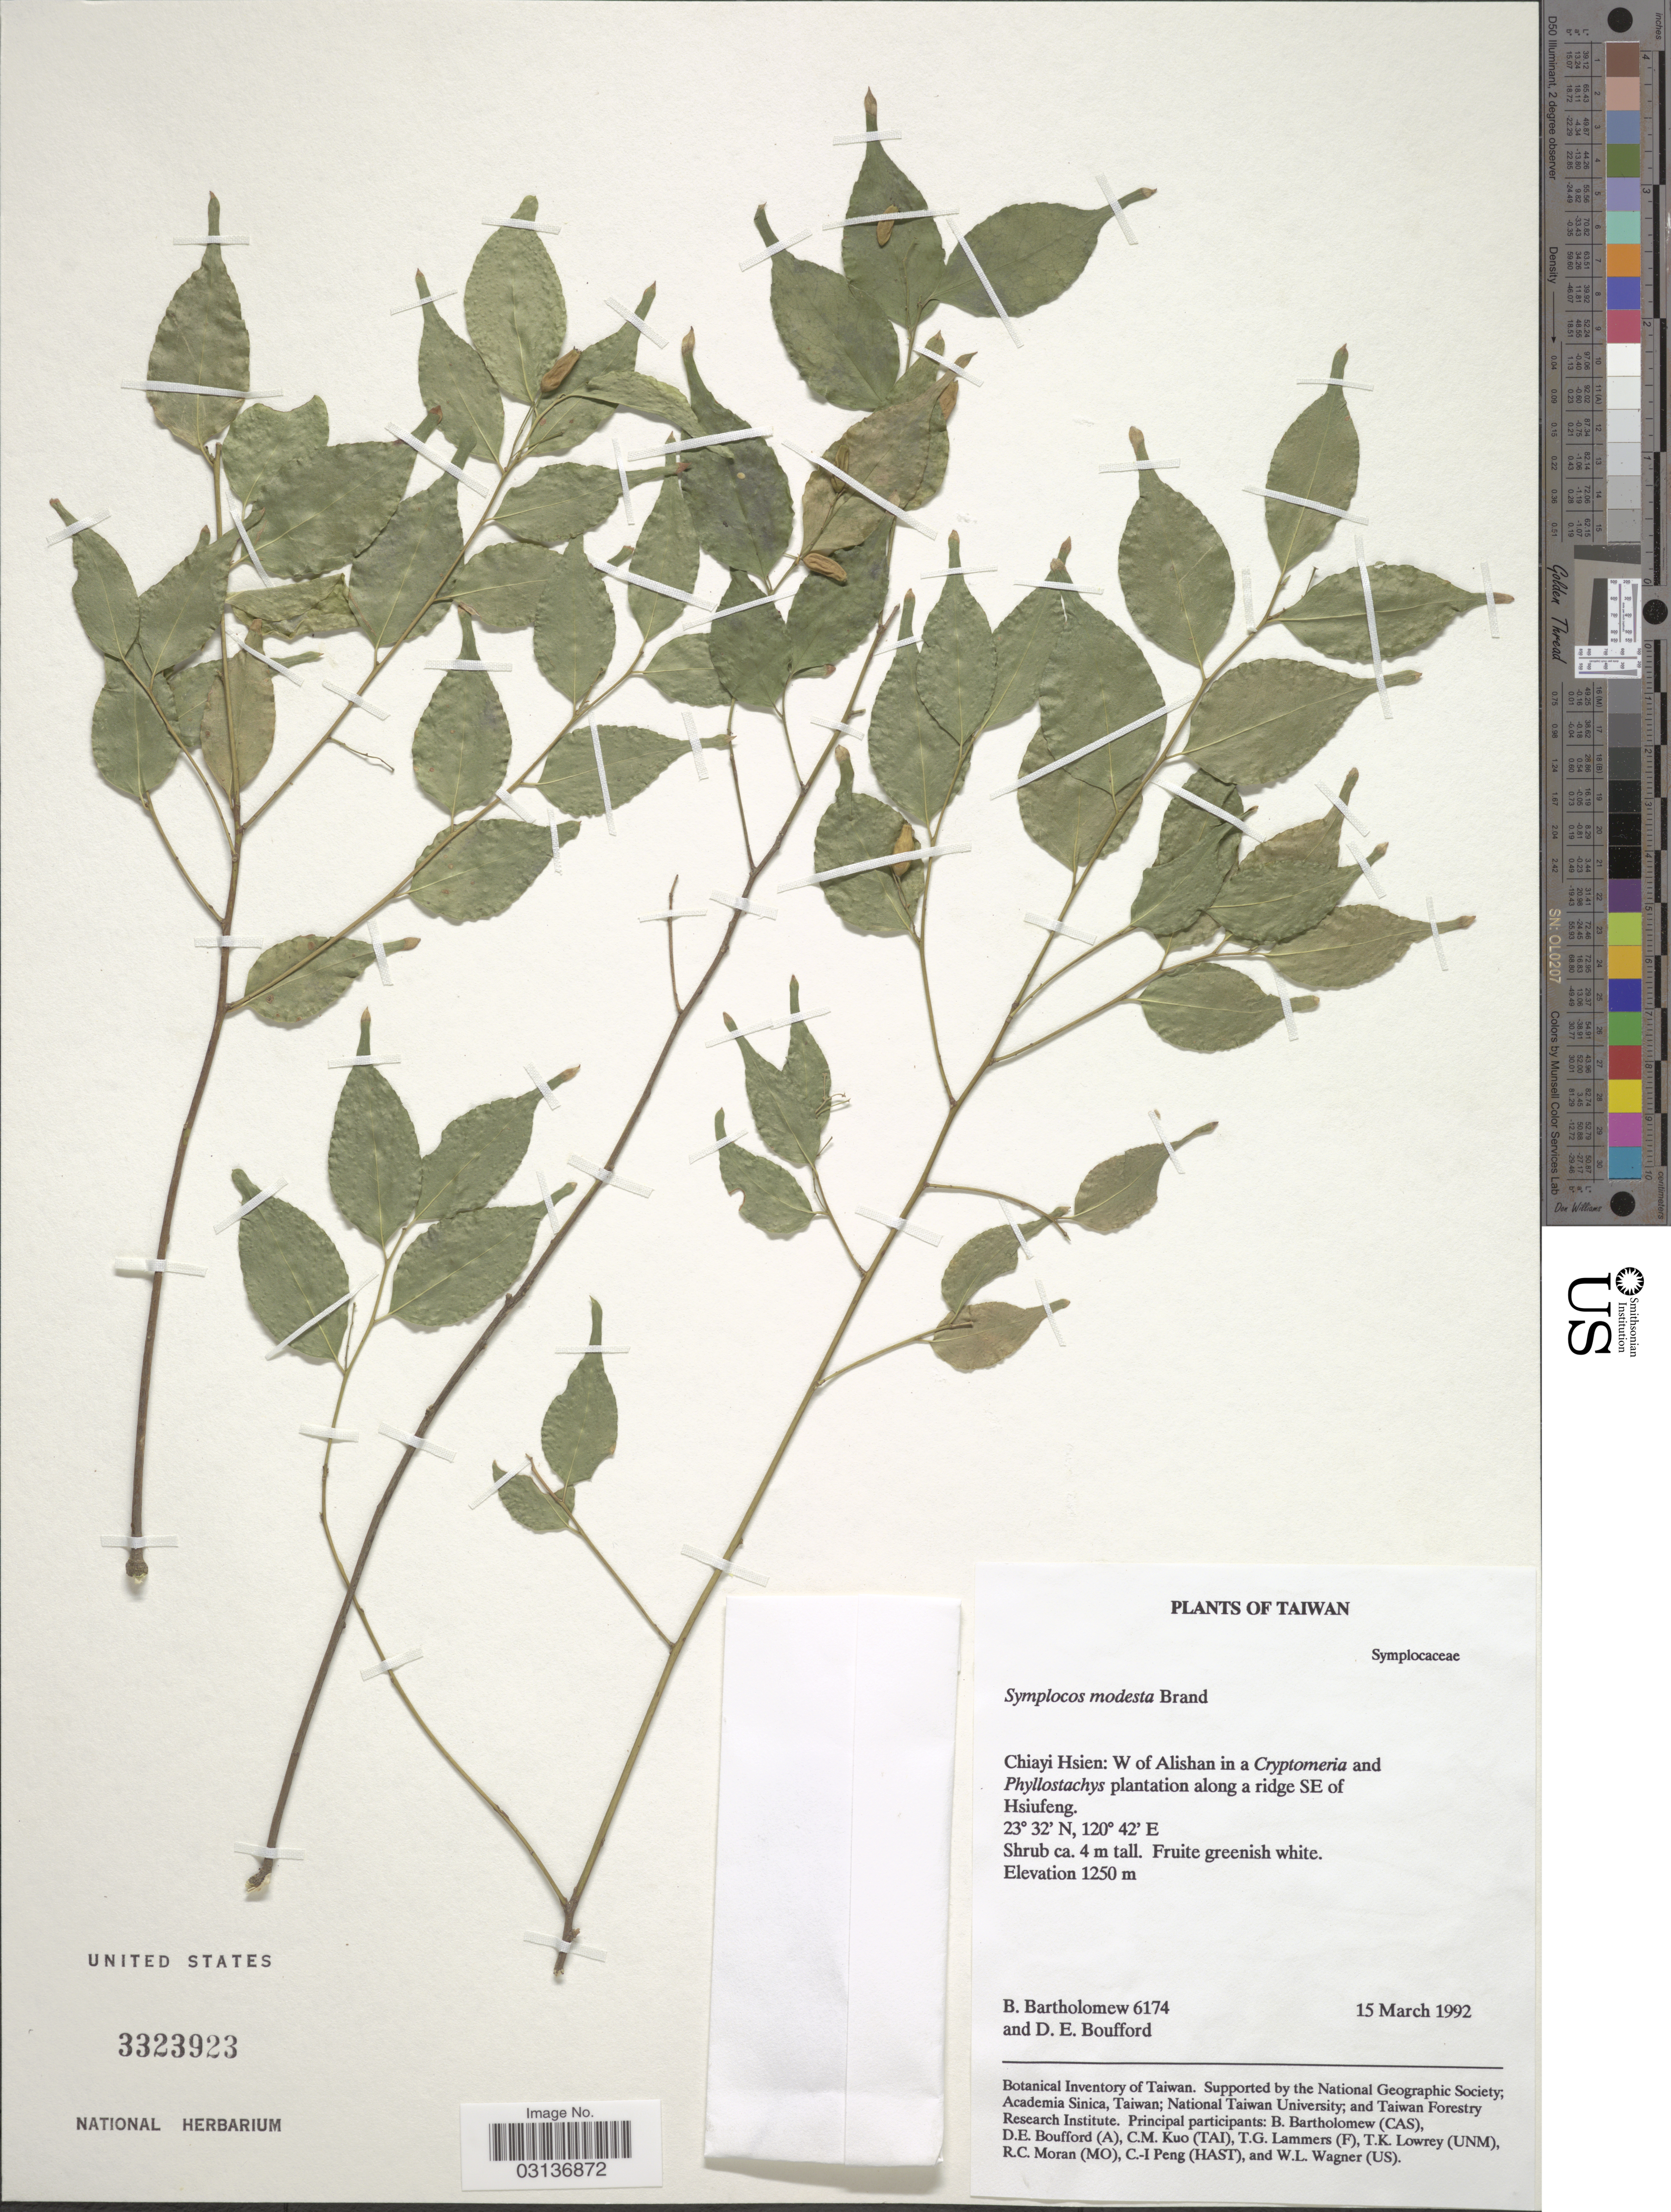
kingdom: Plantae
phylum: Tracheophyta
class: Magnoliopsida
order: Ericales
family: Symplocaceae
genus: Symplocos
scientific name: Symplocos modesta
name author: Brand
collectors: B. Bartholomew, D. E. Boufford, C. Kuo, T. Lammers & et al.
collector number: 6174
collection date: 1992-03-15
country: Taiwan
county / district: Chiayi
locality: Chiayi Hsien: W of Alishan, along a ridge SE of Hsiufeng.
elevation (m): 1250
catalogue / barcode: US 3323923